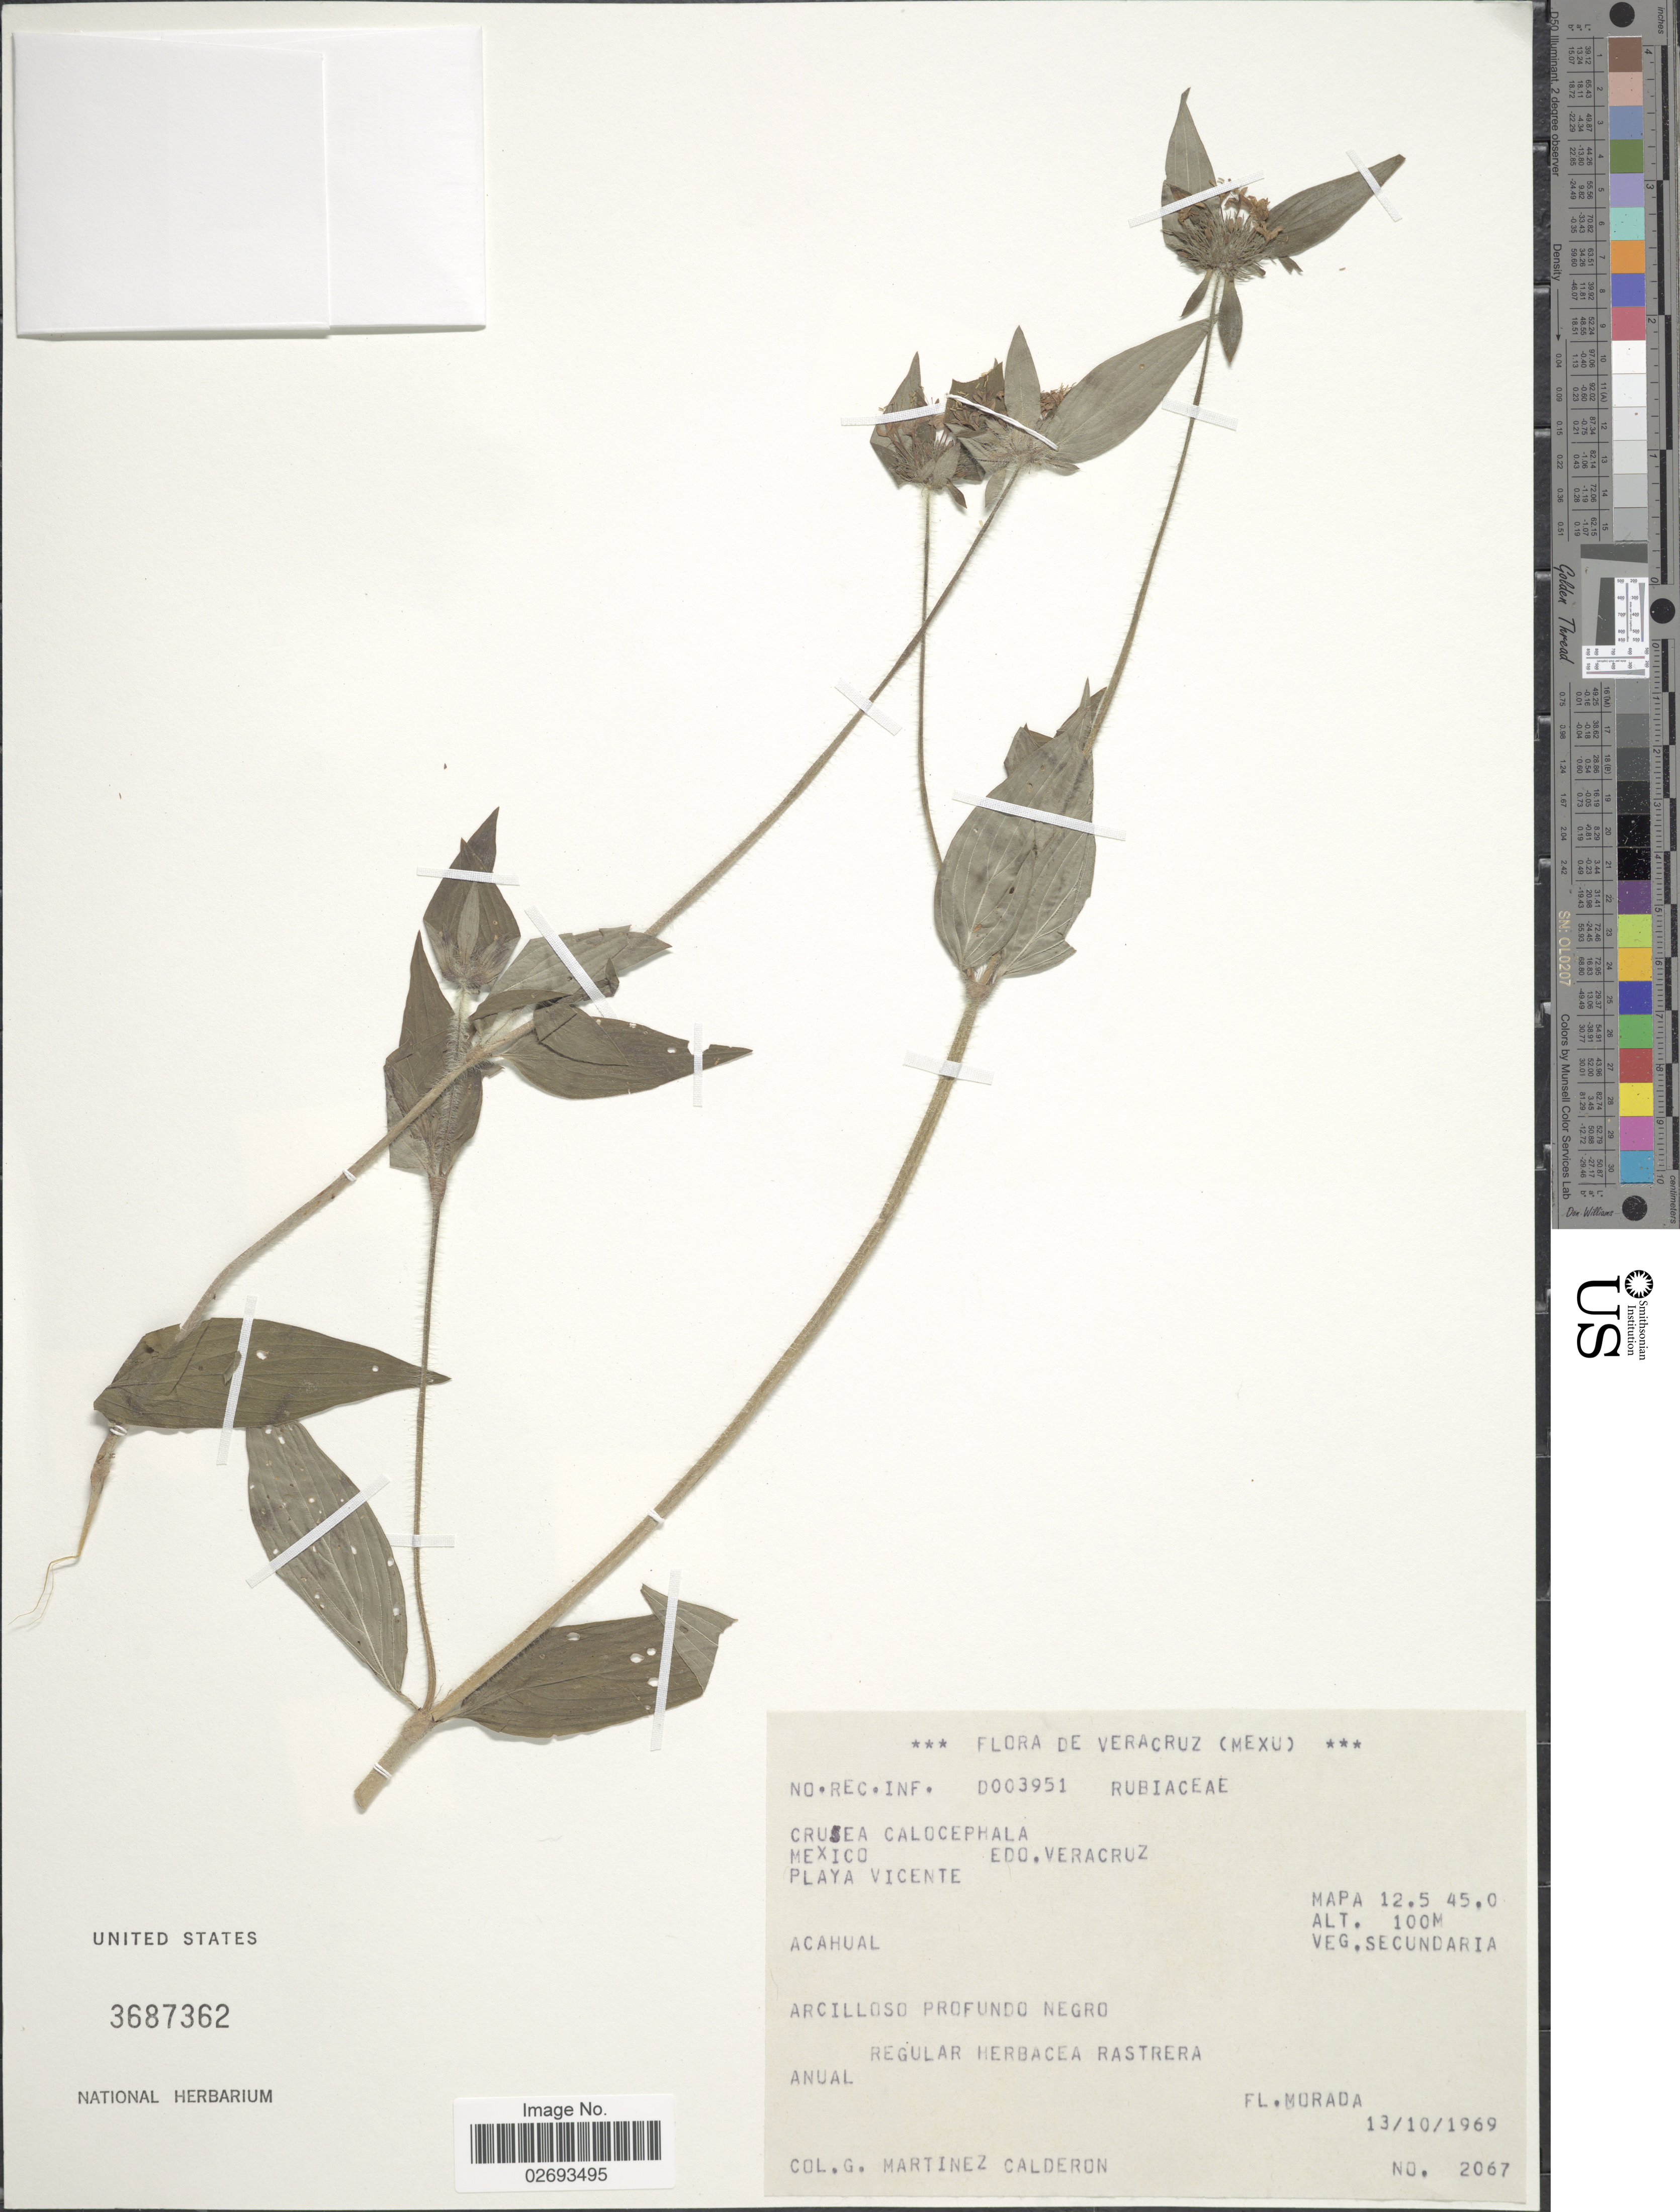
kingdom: Plantae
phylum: Tracheophyta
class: Magnoliopsida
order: Gentianales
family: Rubiaceae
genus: Crusea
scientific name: Crusea calocephala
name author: DC.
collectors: G. Martínez Calderón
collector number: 2067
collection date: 1969-10-13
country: Mexico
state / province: Veracruz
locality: Edo. Veracruz. Playa Vicente. Mapa 12.5 45.0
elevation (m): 100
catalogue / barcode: US 3687362